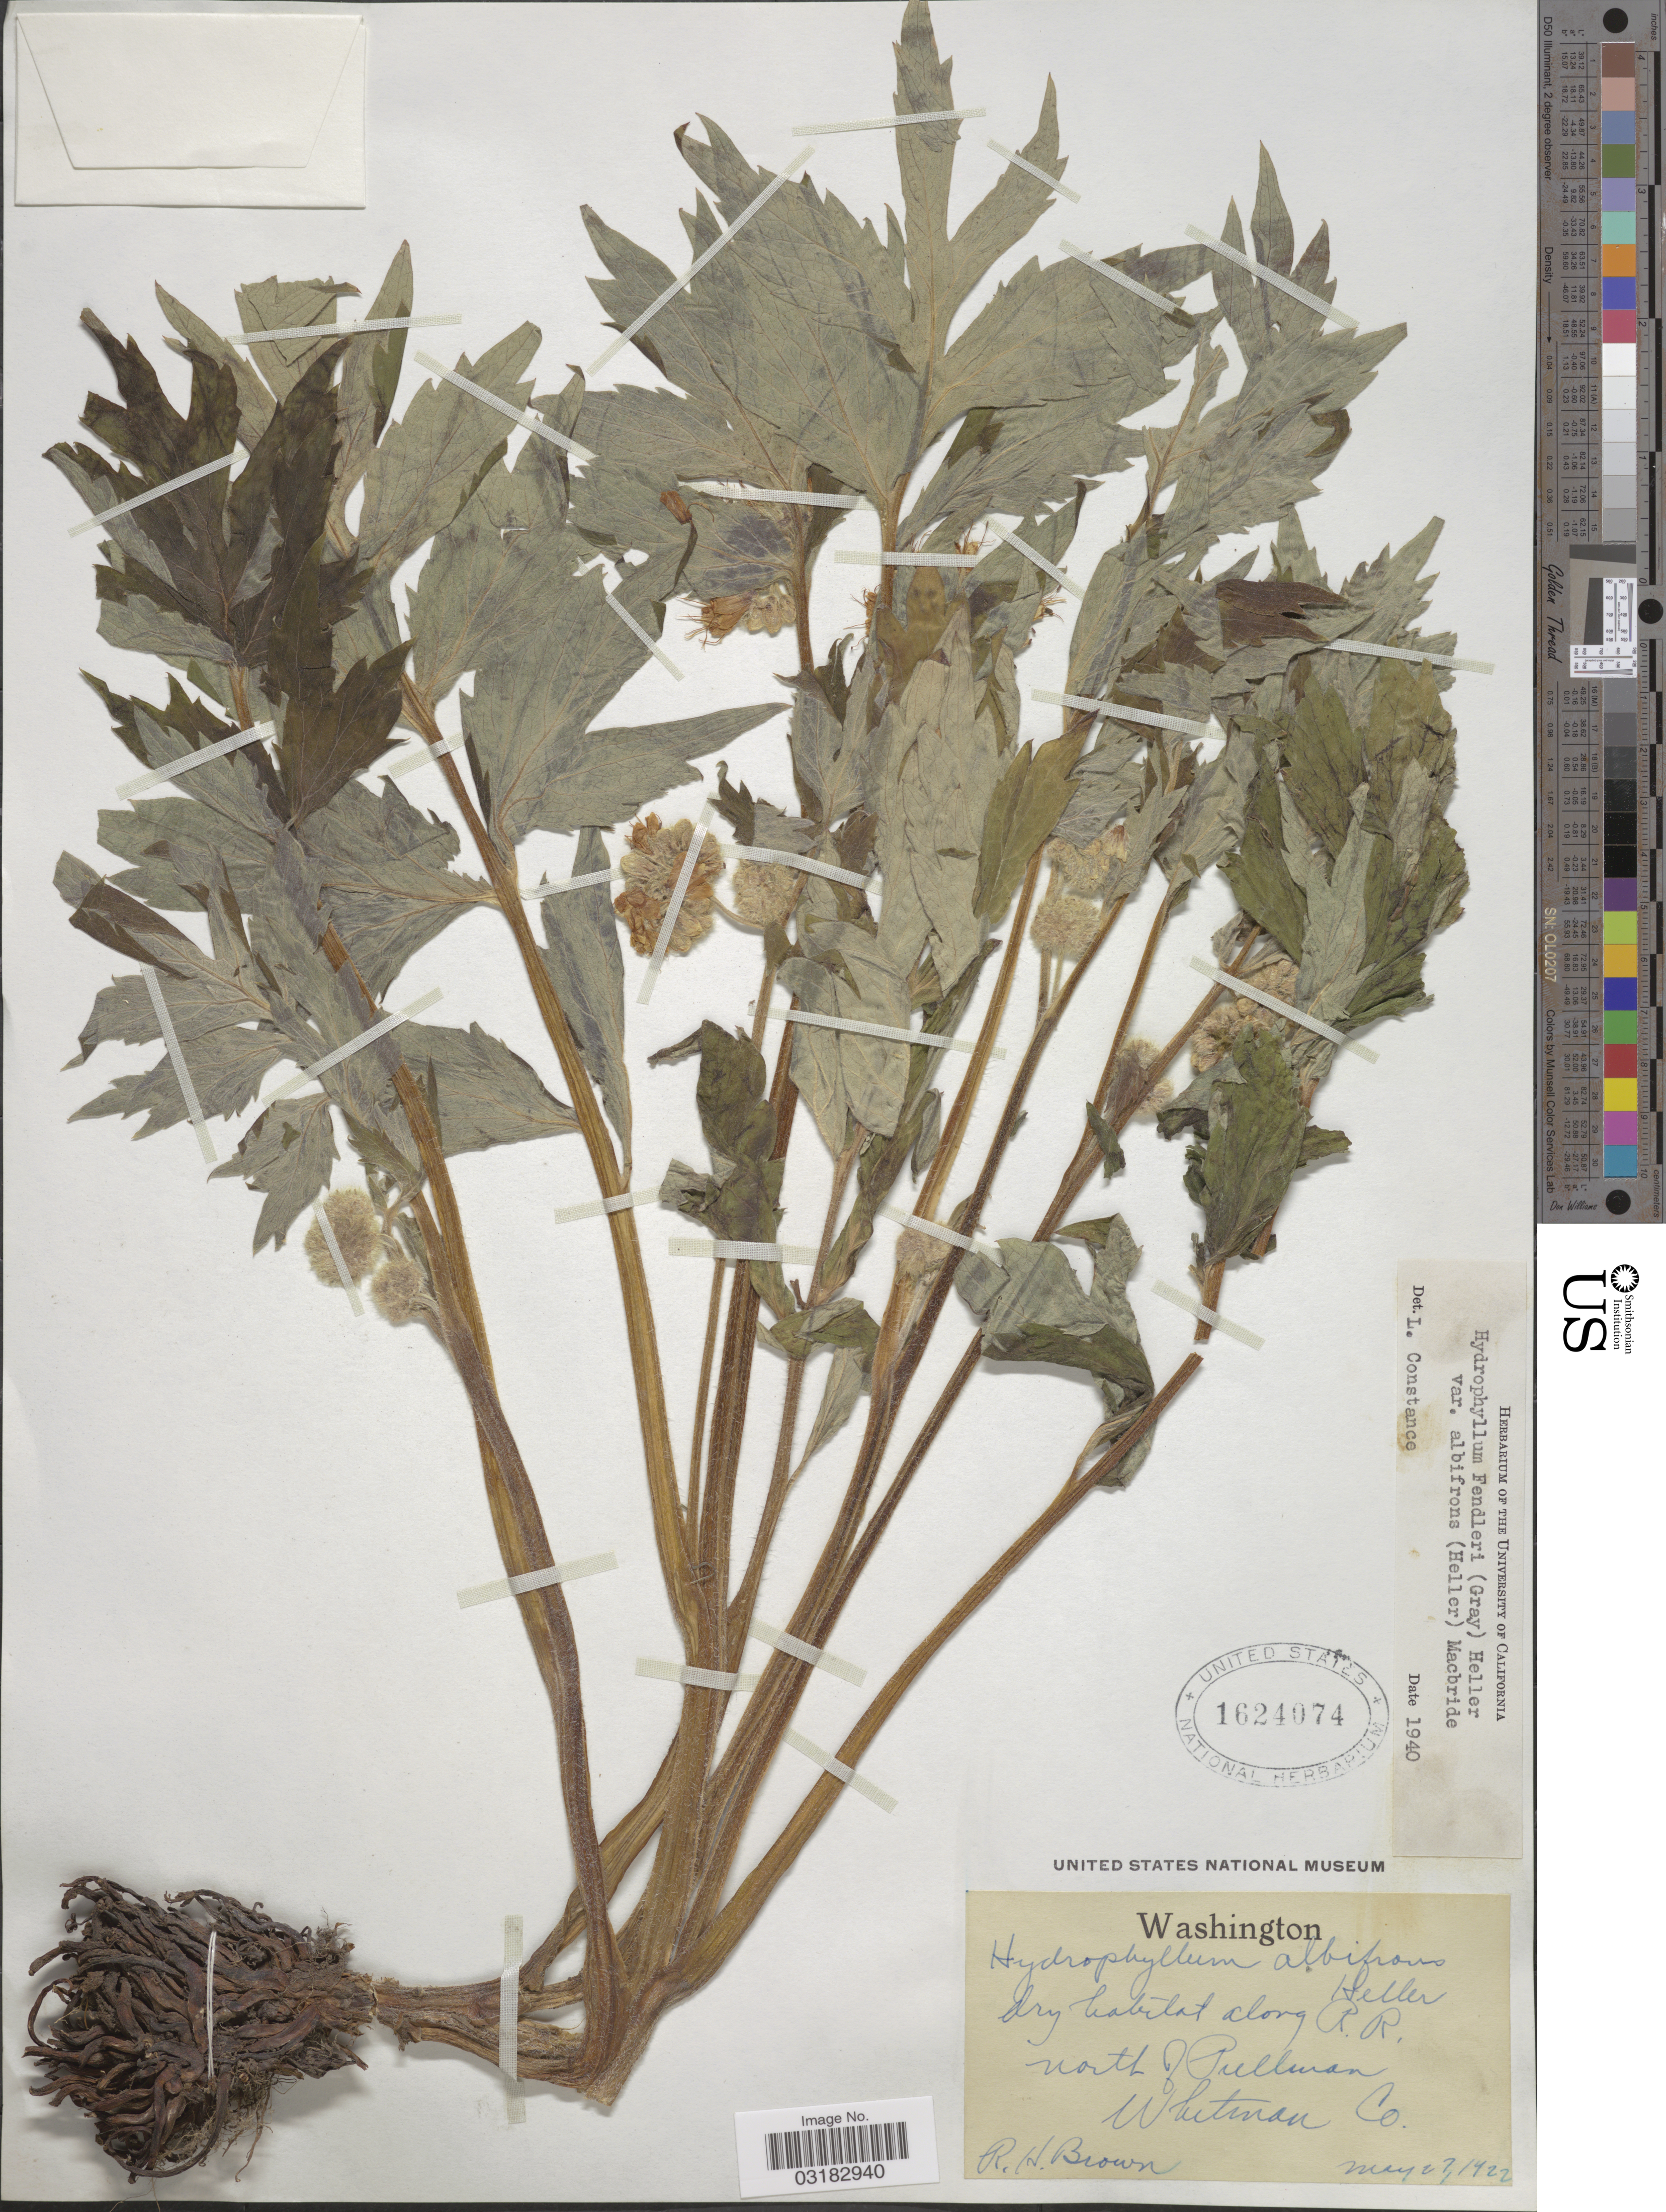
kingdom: Plantae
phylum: Tracheophyta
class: Magnoliopsida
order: Boraginales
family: Hydrophyllaceae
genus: Hydrophyllum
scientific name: Hydrophyllum fendleri var. albifrons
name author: (A. Heller) J.F. Macbr.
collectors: R. Brown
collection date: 1922-05-27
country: United States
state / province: Washington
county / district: Whitman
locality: Along R.R. north of Pullman. Whitman Co.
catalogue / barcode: US 1624074